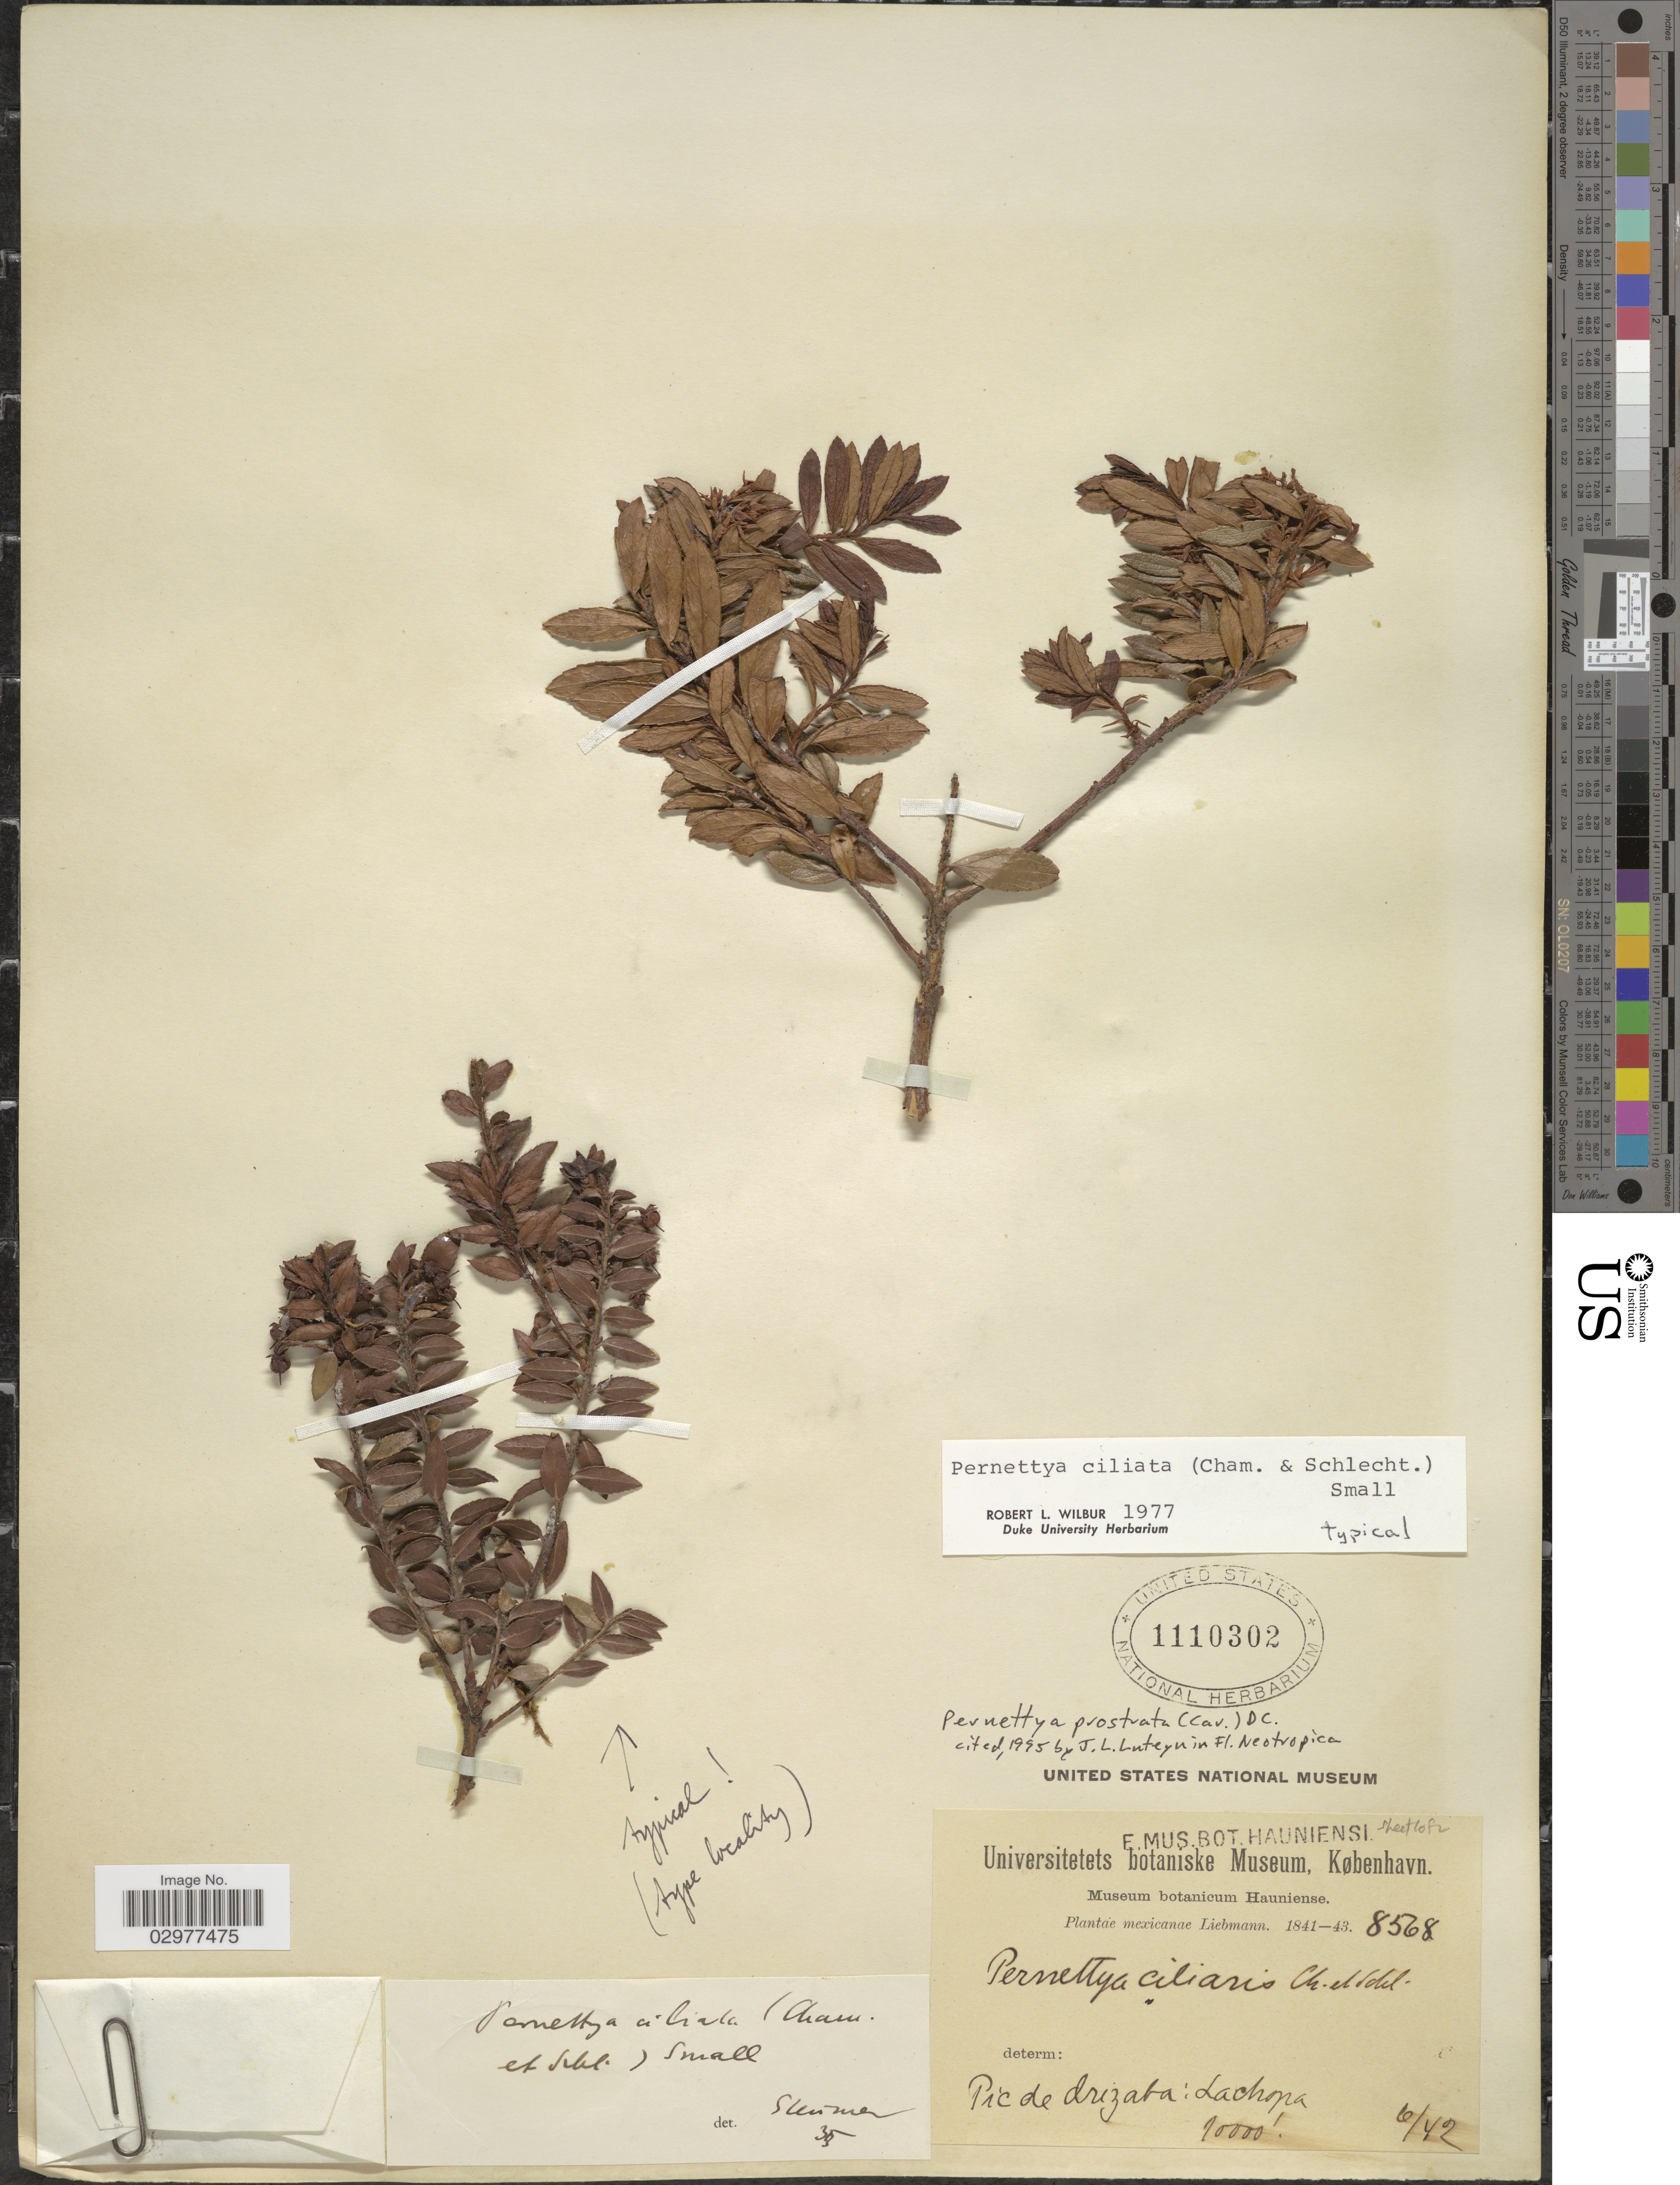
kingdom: Plantae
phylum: Tracheophyta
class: Magnoliopsida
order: Ericales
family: Ericaceae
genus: Pernettya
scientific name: Pernettya prostrata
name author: (Cav.) DC.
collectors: Liebmann, --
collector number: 8568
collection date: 1842-06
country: Mexico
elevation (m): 3048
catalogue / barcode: US 1110302